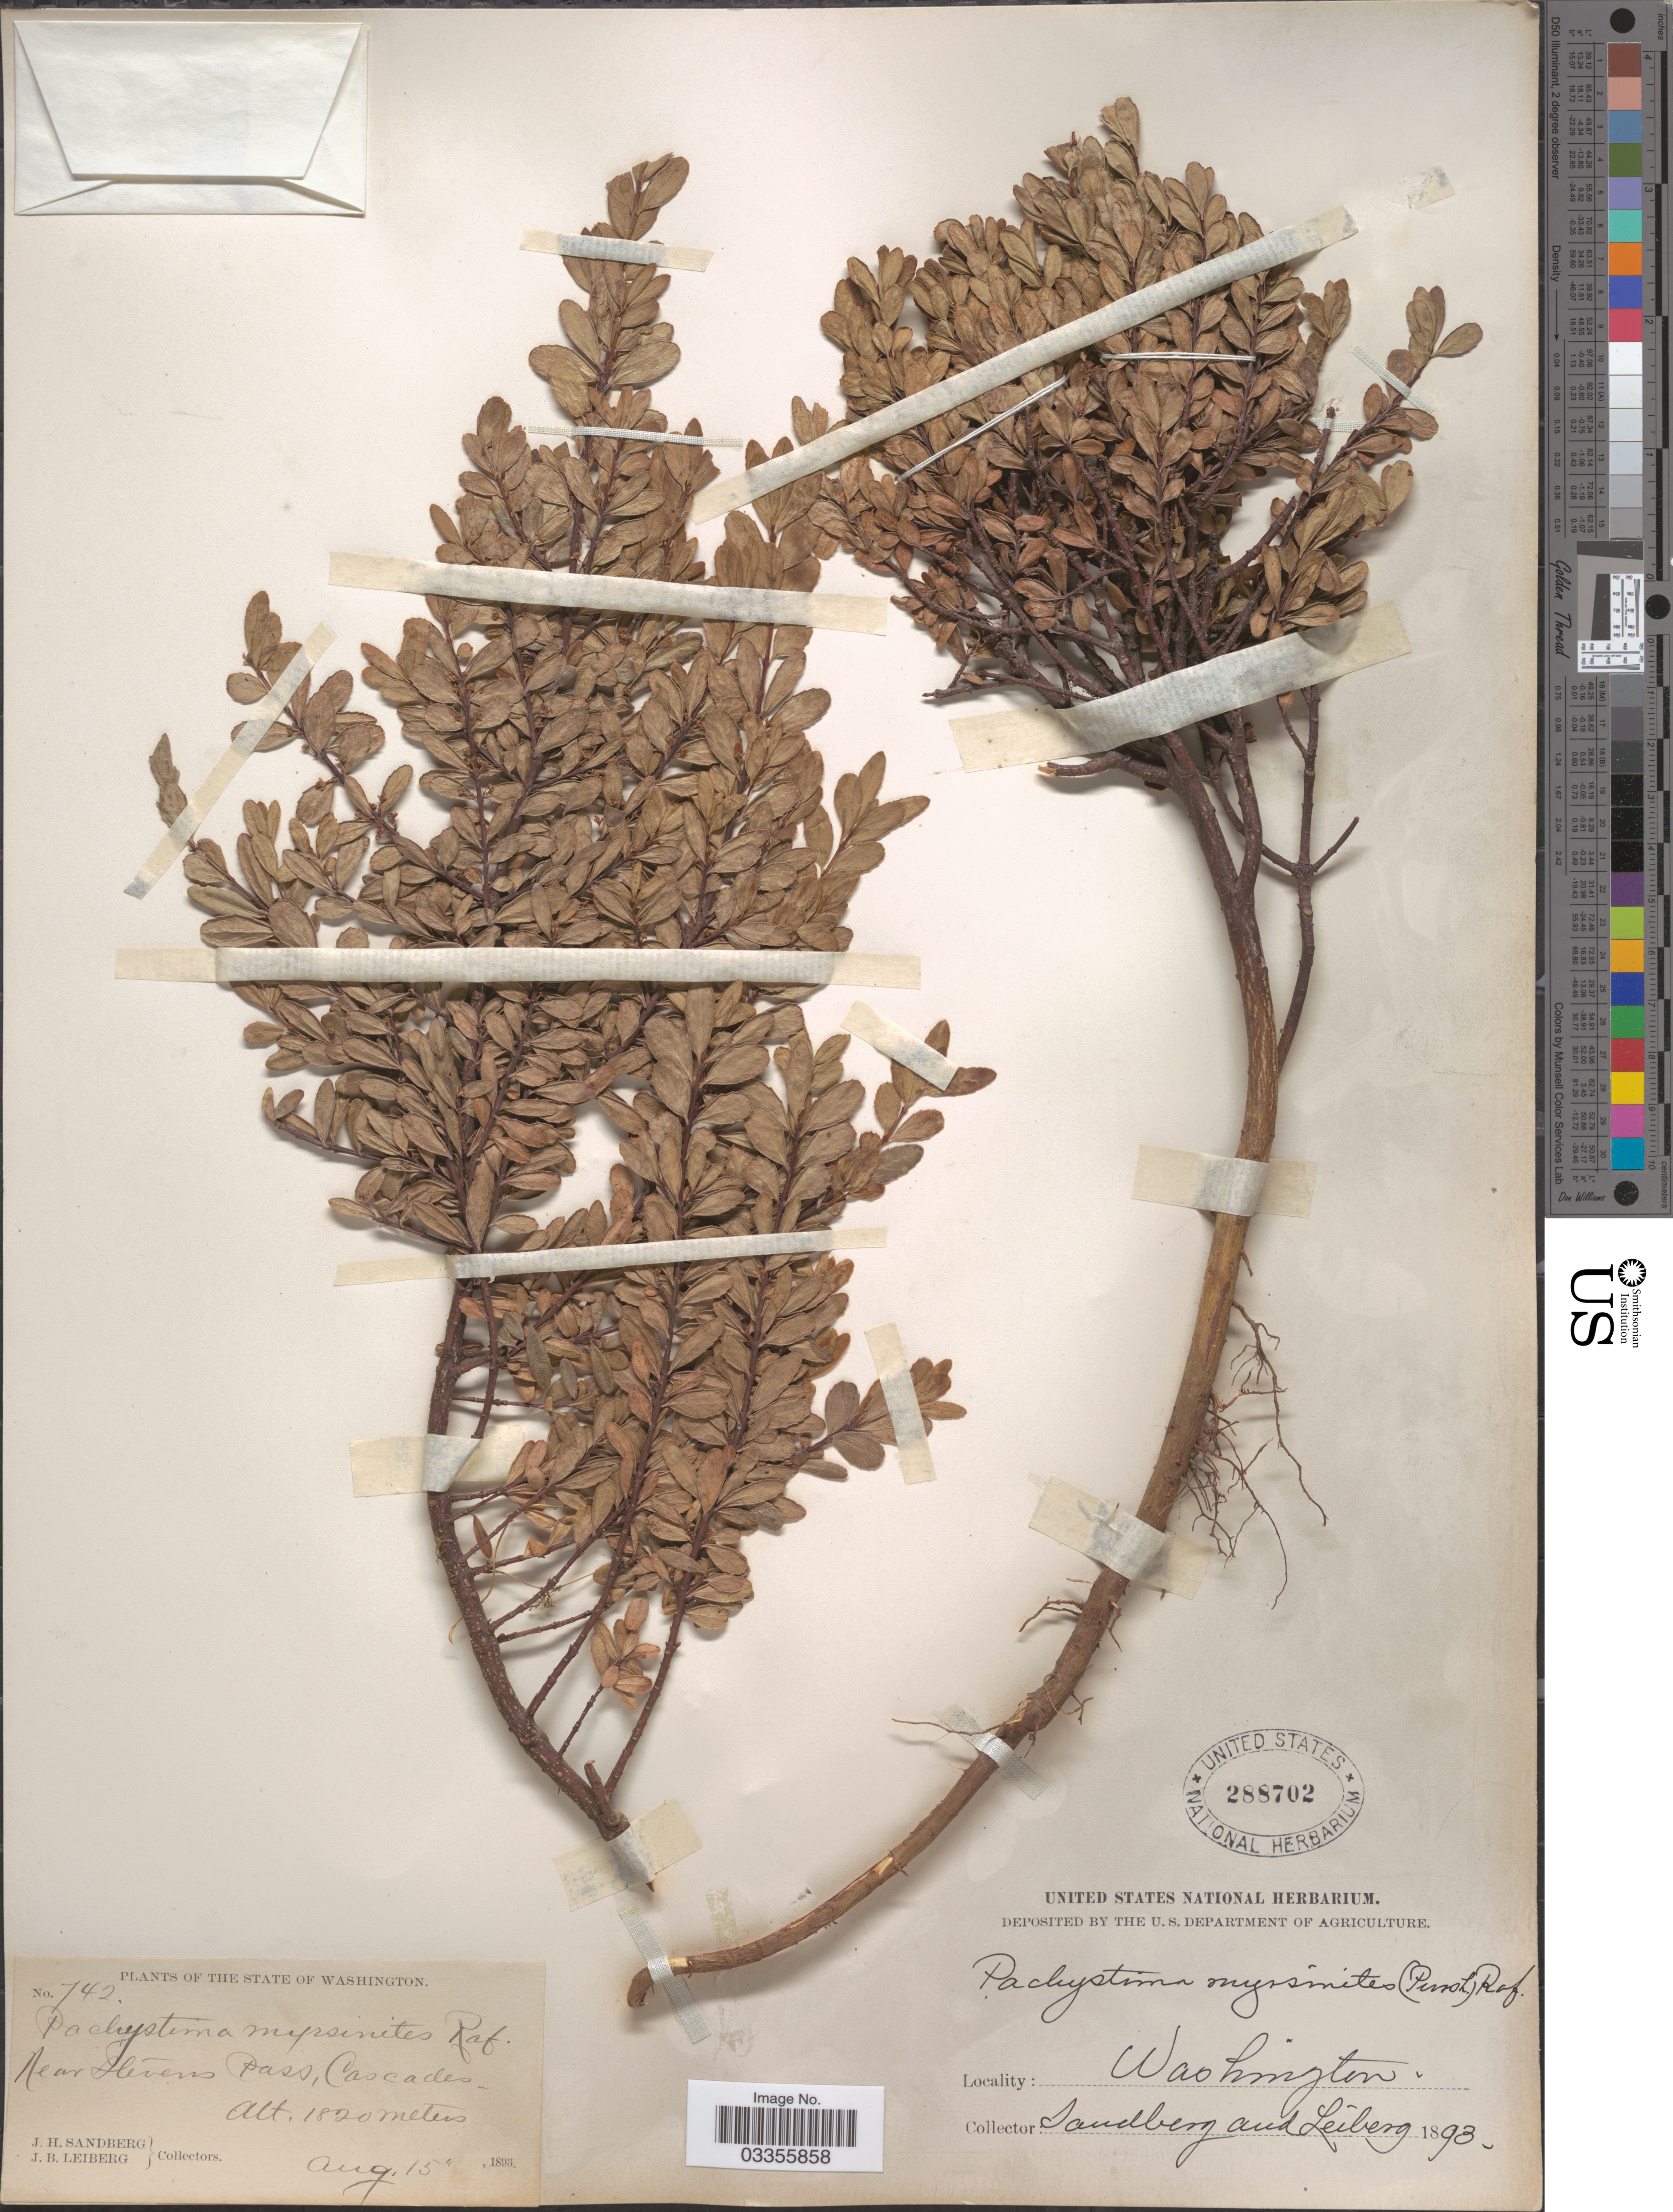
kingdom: Plantae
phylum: Tracheophyta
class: Magnoliopsida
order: Celastrales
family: Celastraceae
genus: Paxistima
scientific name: Paxistima myrsinites subsp. myrsinites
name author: (Pursh) Raf.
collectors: J. H. Sandberg & J. B. Leiberg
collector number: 742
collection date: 1893-08-15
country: United States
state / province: Washington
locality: Near Stevens Pass, Cascades.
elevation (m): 1820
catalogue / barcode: US 288702